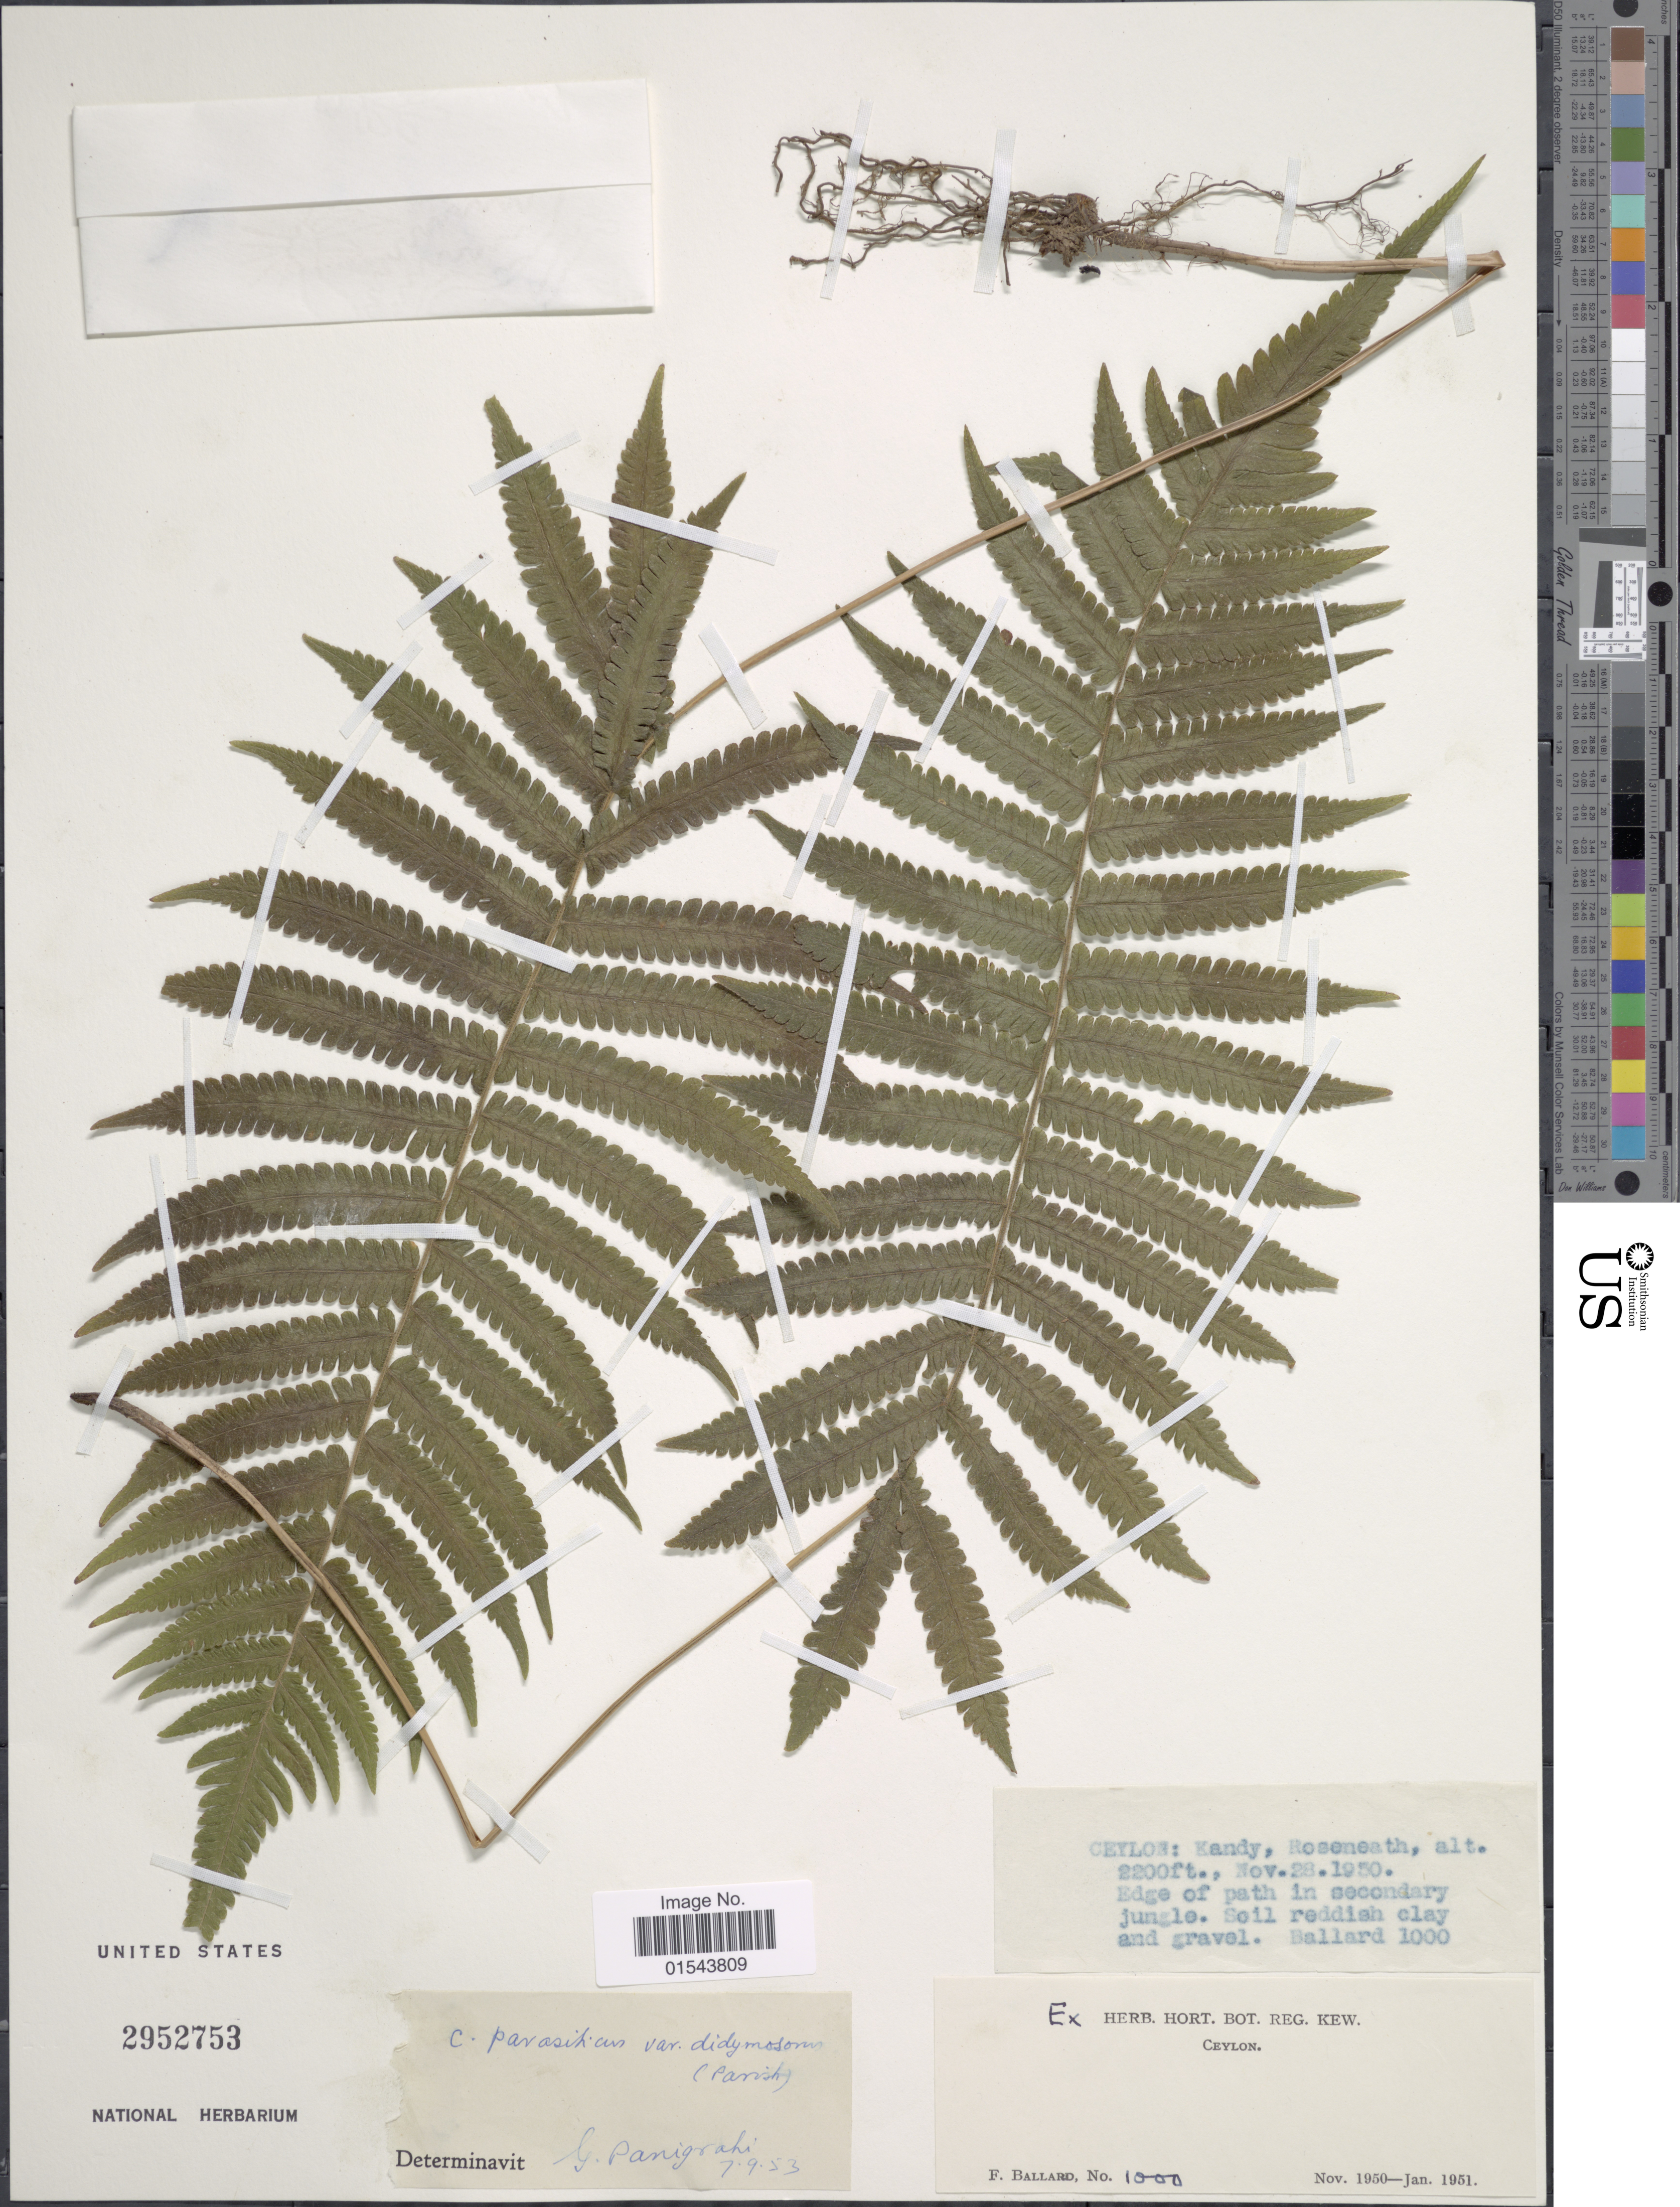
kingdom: Plantae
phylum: Tracheophyta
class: Polypodiopsida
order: Polypodiales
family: Thelypteridaceae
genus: Christella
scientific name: Christella parasitica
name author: (L.) H. Lév.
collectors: F. Ballard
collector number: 1000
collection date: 1950-11/1951-01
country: Sri Lanka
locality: Ceylon : Kandy, Roseneath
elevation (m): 671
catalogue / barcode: US 2952753